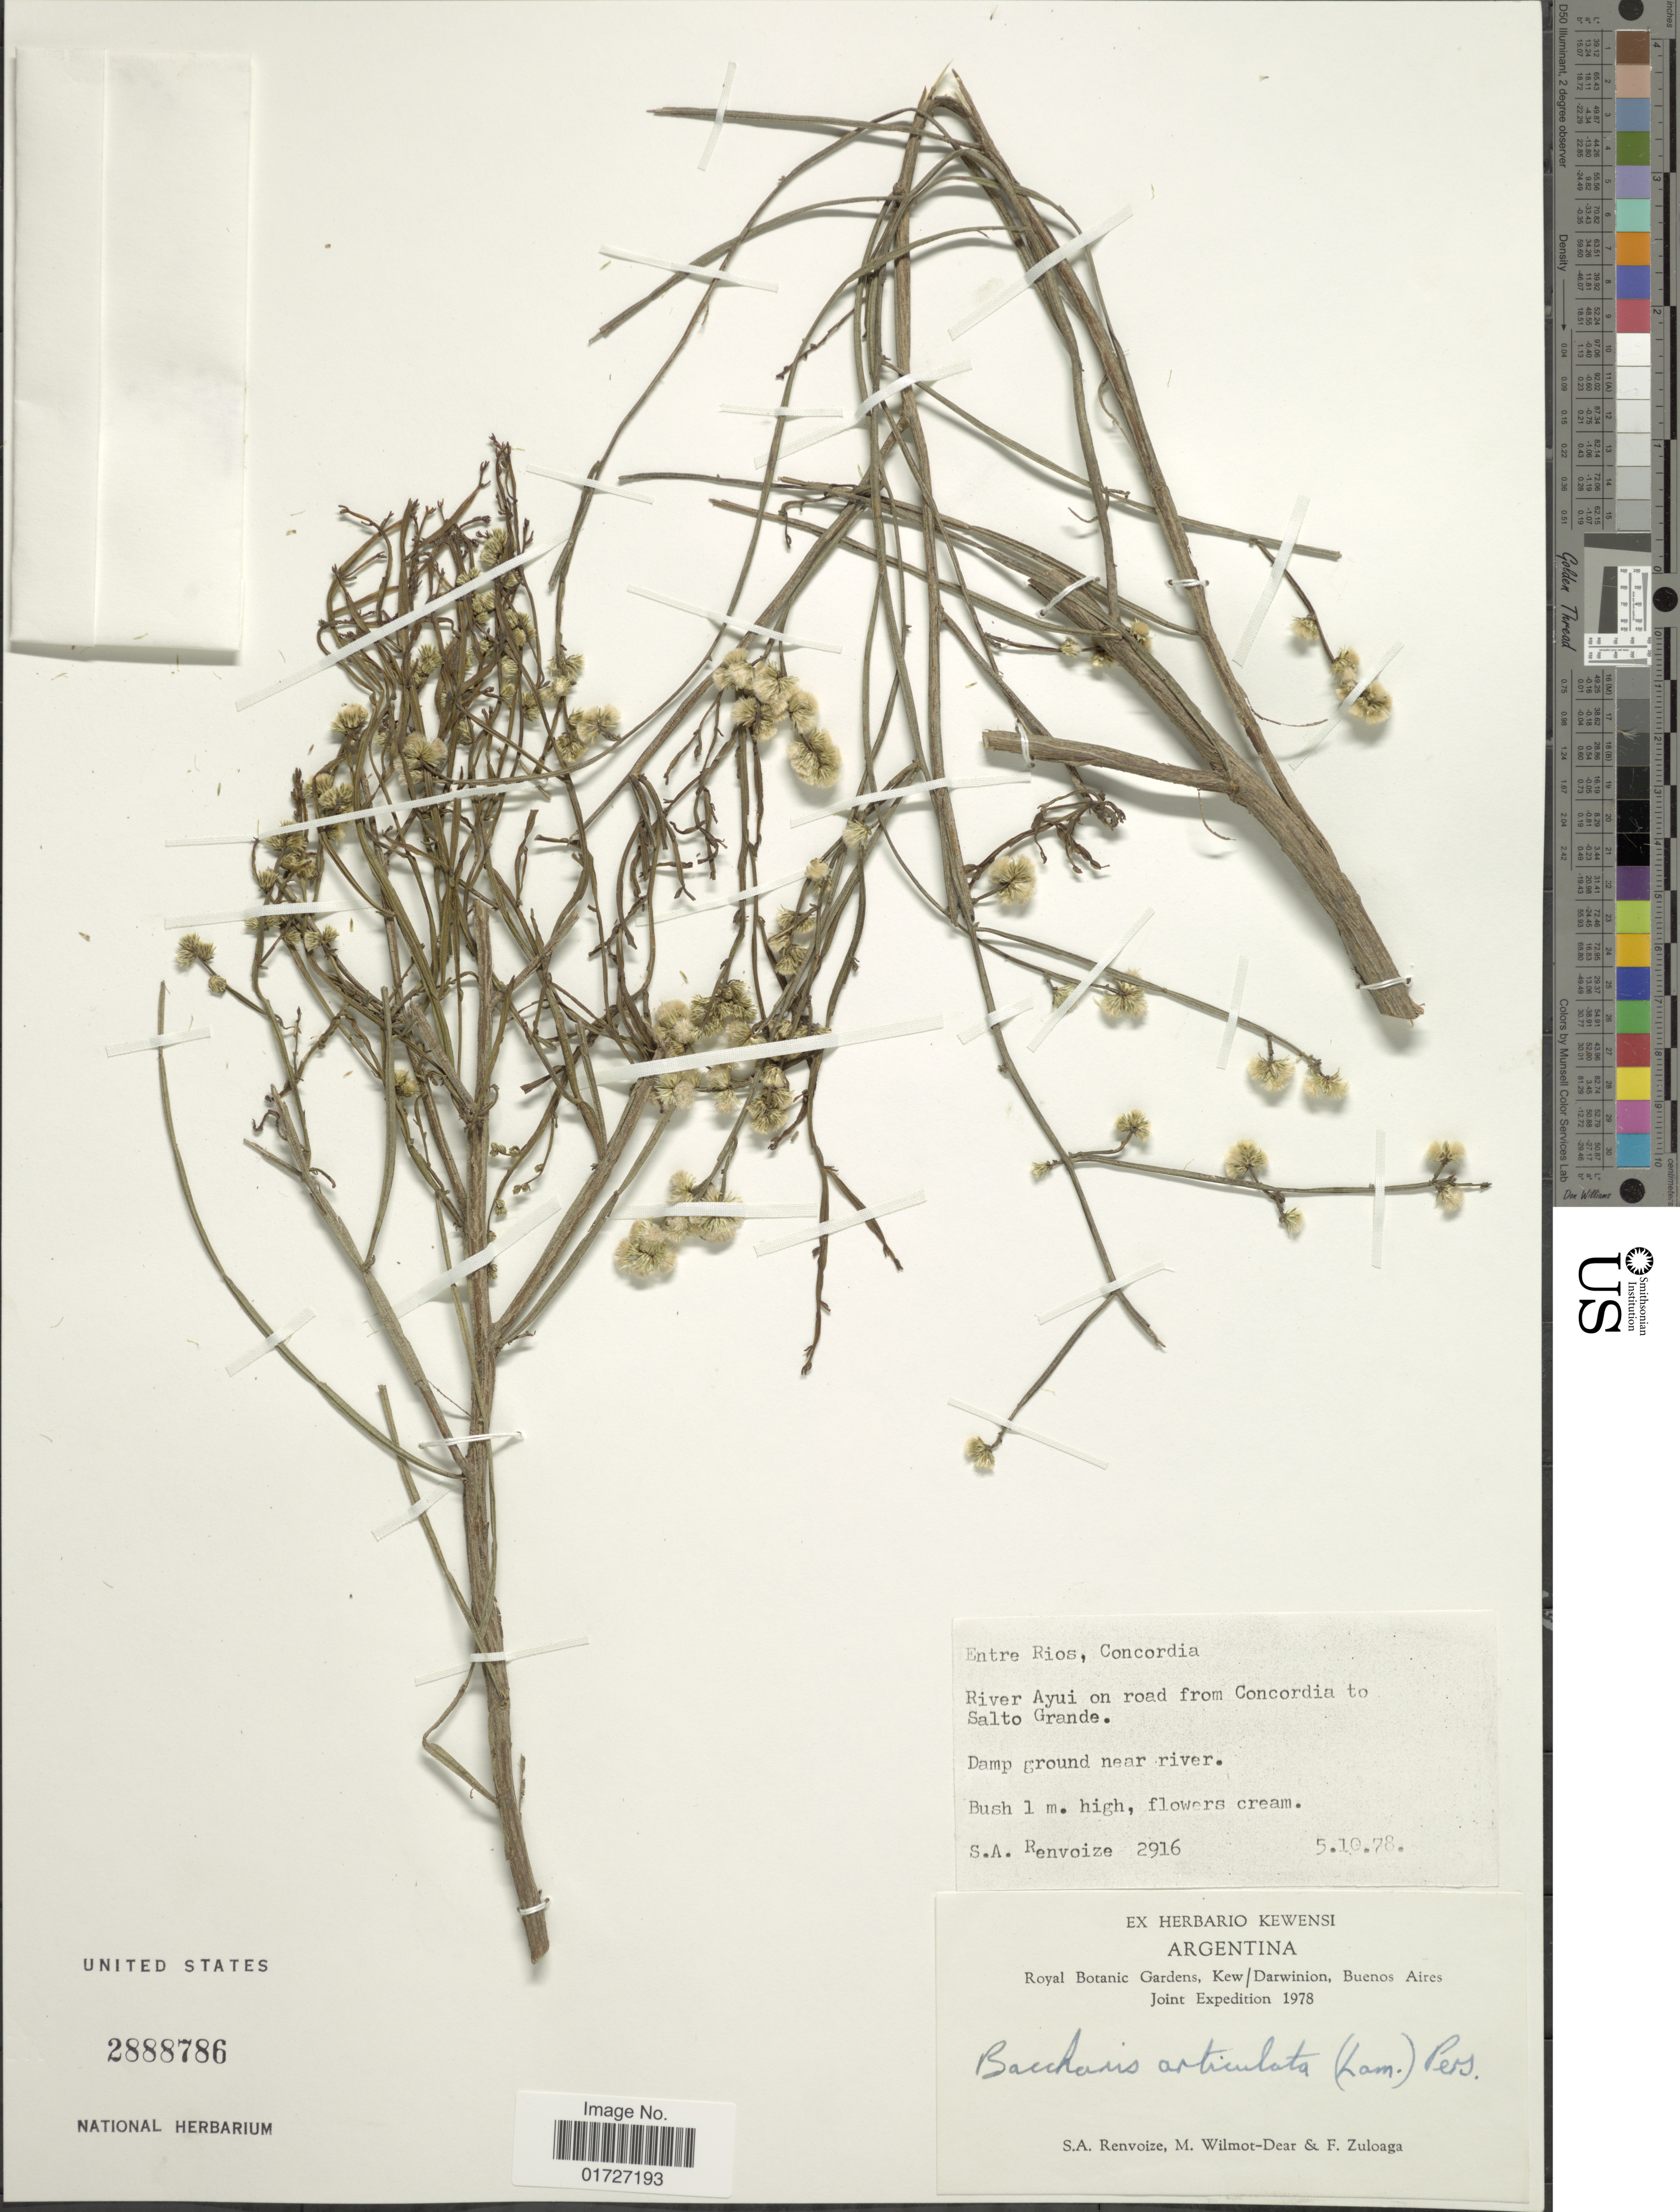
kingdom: Plantae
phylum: Tracheophyta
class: Magnoliopsida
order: Asterales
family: Asteraceae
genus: Baccharis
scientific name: Baccharis articulata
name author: (Lam.) Pers.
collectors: S. A. Renvoize, M. Wilmot-Dear & F. Zuloaga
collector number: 2916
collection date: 1978-10-05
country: Argentina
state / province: Entre Rios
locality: Concordia, River Ayui on road from Concordia to Salto Grande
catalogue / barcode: US 2888786